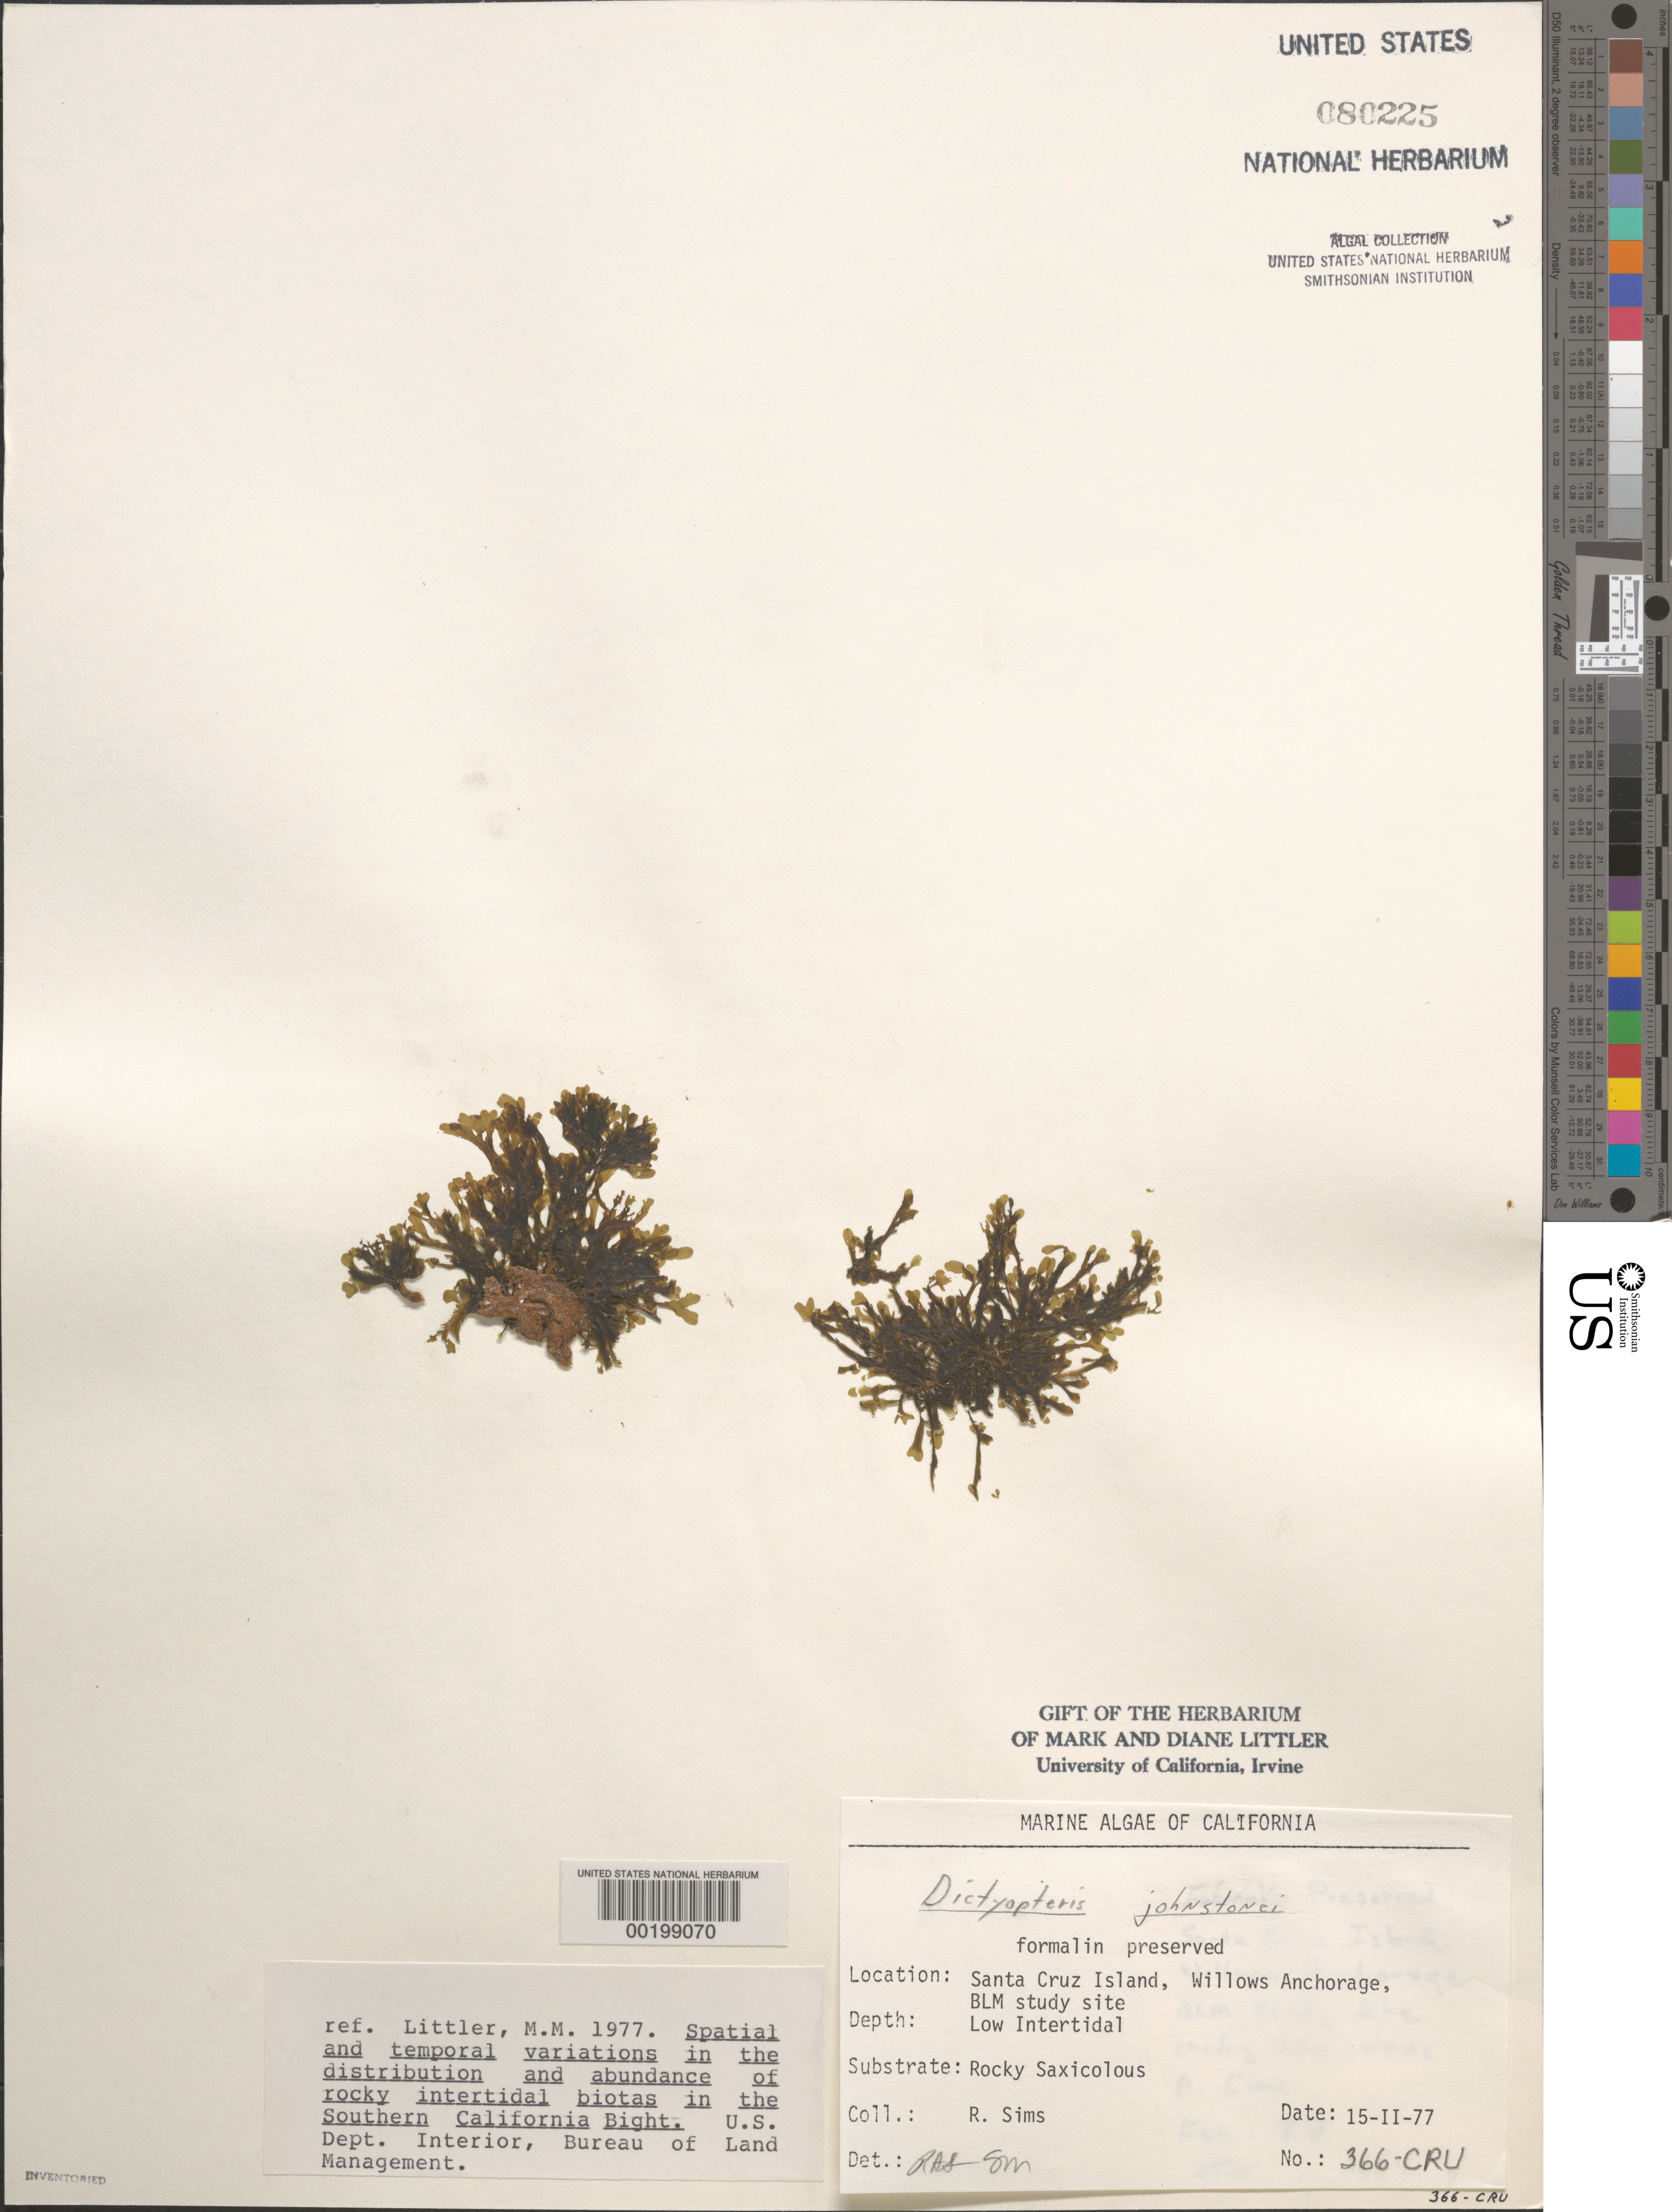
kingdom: Chromista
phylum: Ochrophyta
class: Phaeophyceae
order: Dictyotales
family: Dictyotaceae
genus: Dictyota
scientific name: Dictyota coriacea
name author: (E.M. Holmes) I.K. Hwang et al.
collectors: R. H. Sims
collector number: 366-cru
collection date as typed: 15 Feb 1977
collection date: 1977-02-15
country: United States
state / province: California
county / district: Santa Barbara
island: Santa Cruz Island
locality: Willows Anchorage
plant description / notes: BLM-SOCALBIGHT Rocky Intertidal Survey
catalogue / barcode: US 80225